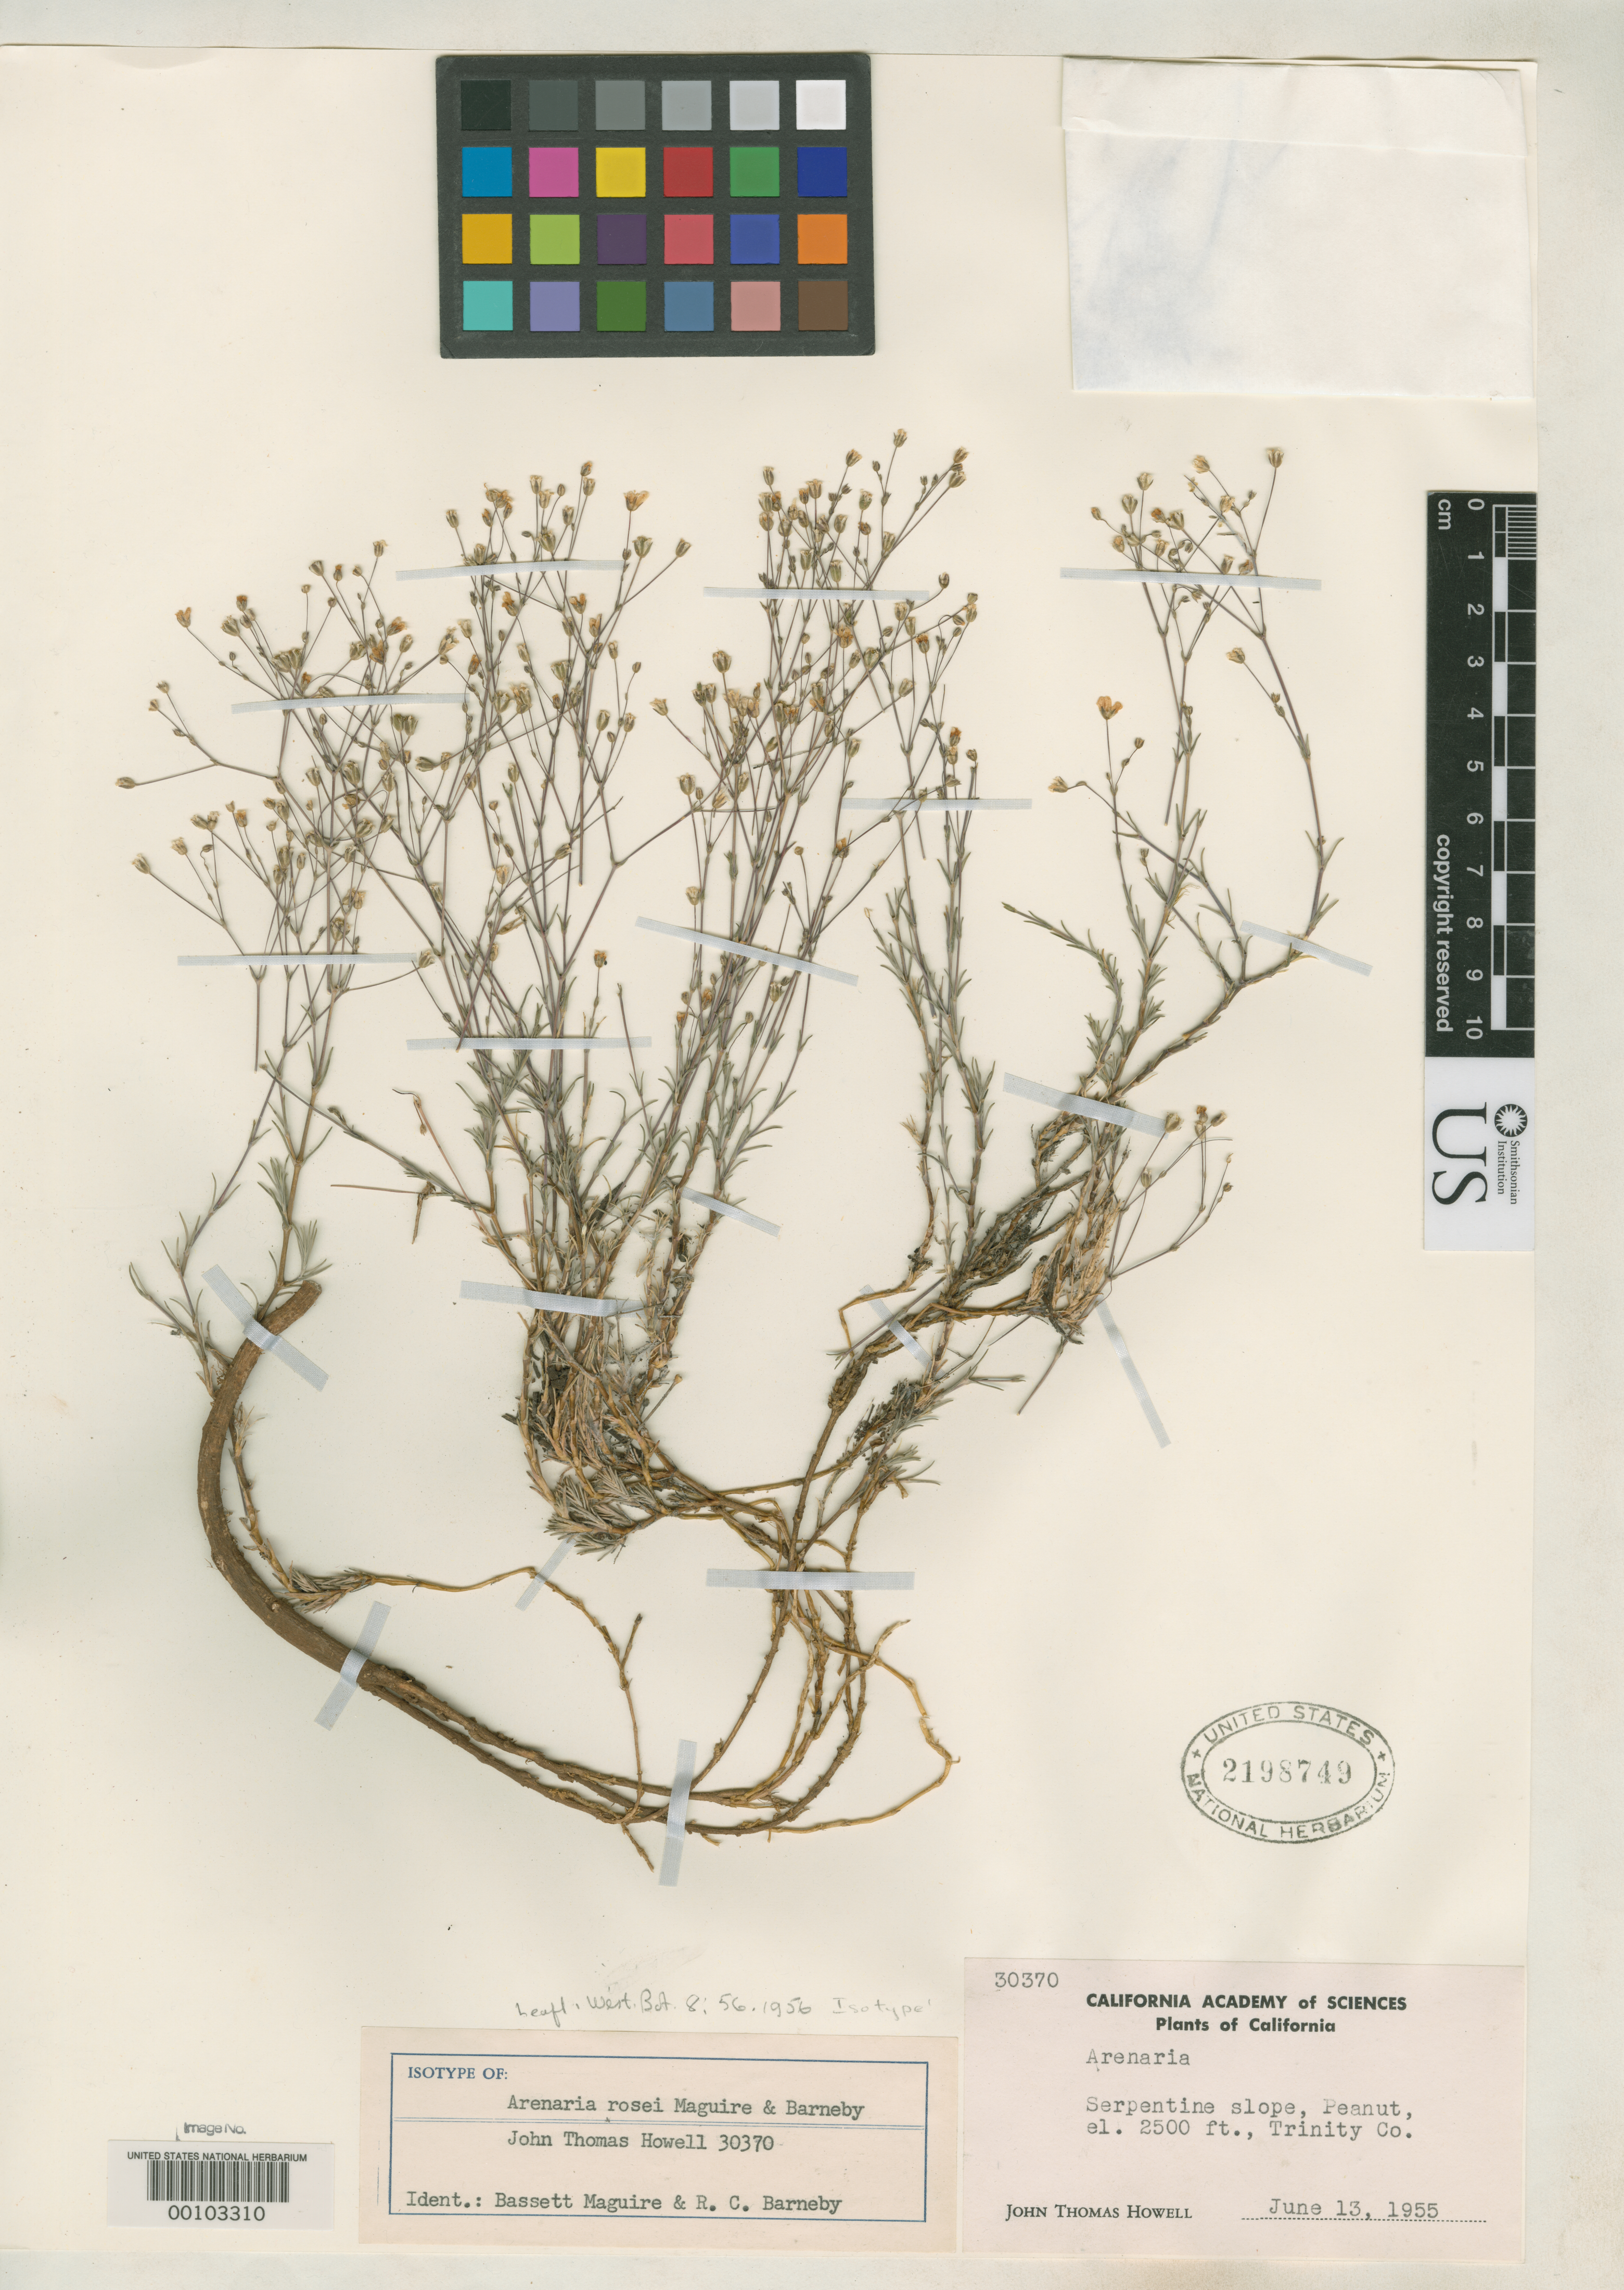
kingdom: Plantae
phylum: Tracheophyta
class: Magnoliopsida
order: Caryophyllales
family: Caryophyllaceae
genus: Arenaria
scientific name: Arenaria rosei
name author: Maguire & Barneby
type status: Isotype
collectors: J. T. Howell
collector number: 30370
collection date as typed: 13 Jun 1955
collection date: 1955-06-13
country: United States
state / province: California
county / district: Trinity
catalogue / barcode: US 2198749